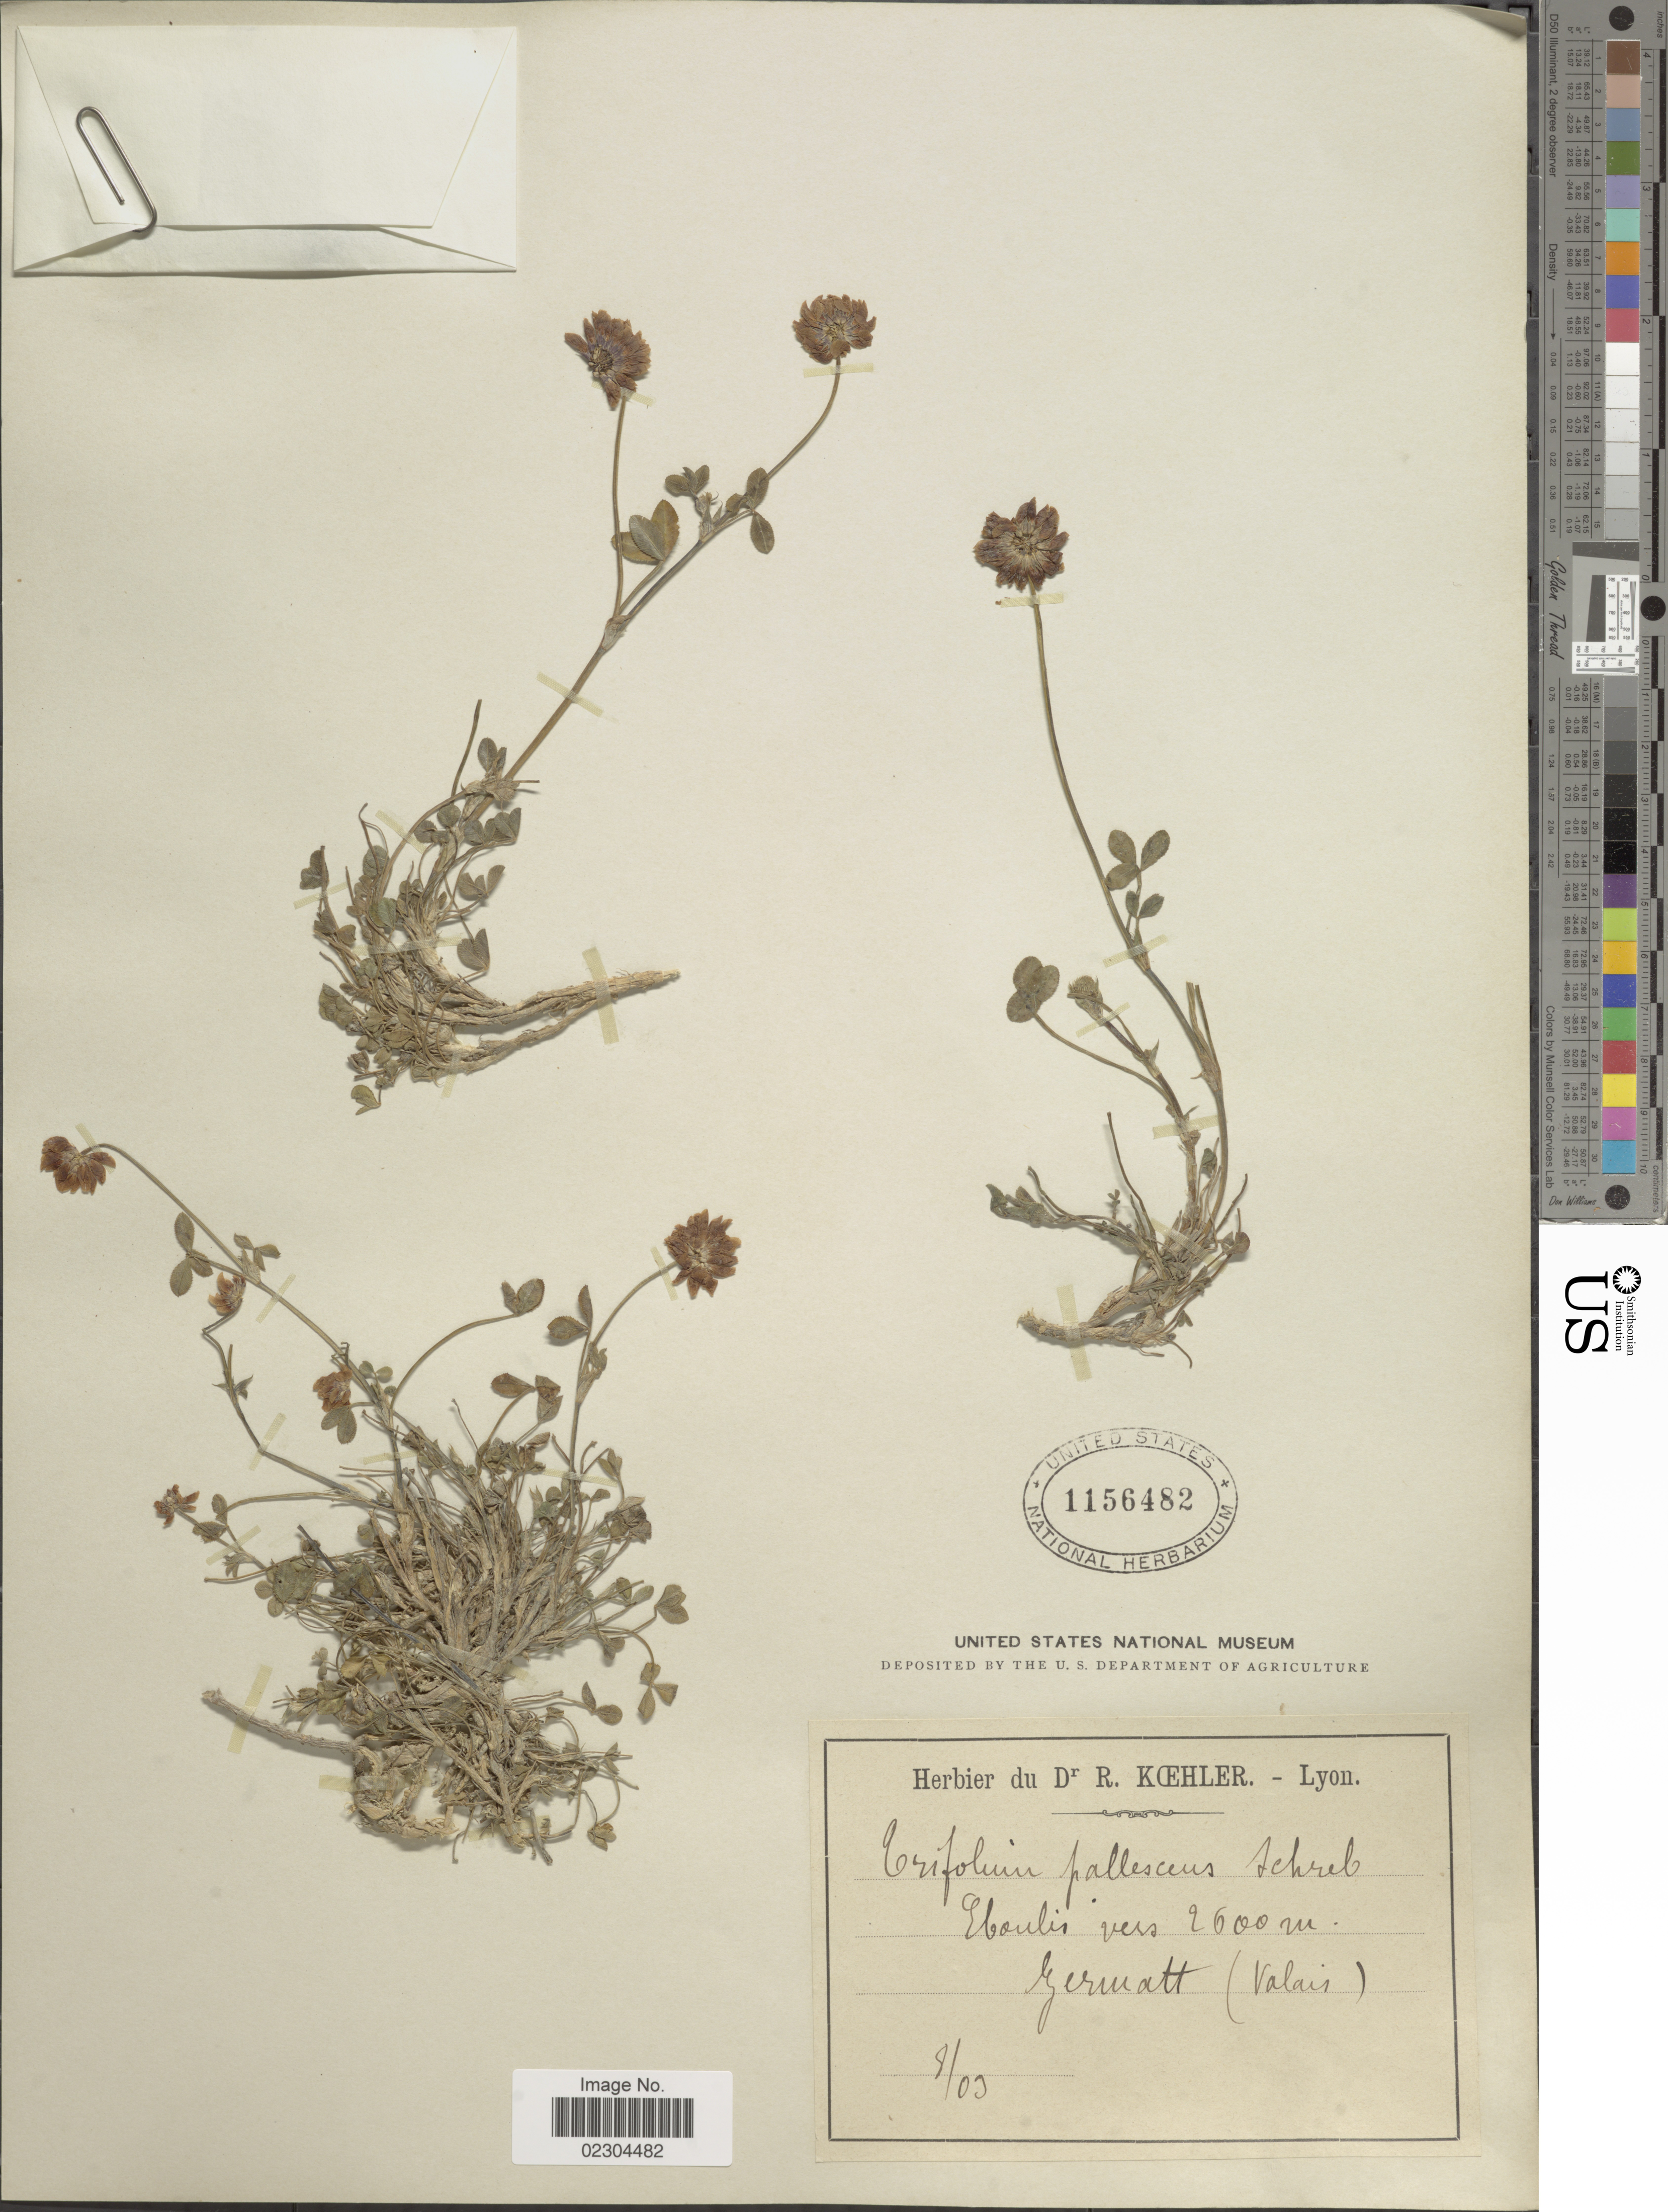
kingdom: Plantae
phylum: Tracheophyta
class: Magnoliopsida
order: Fabales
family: Fabaceae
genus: Trifolium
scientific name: Trifolium pallescens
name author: Schreb.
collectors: ex herb. Dr. R. Kechler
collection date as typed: Transcribed d/m/y: /8/3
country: Switzerland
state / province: Valais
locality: Germatt (Valais)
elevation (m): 2600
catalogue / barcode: US 1156482